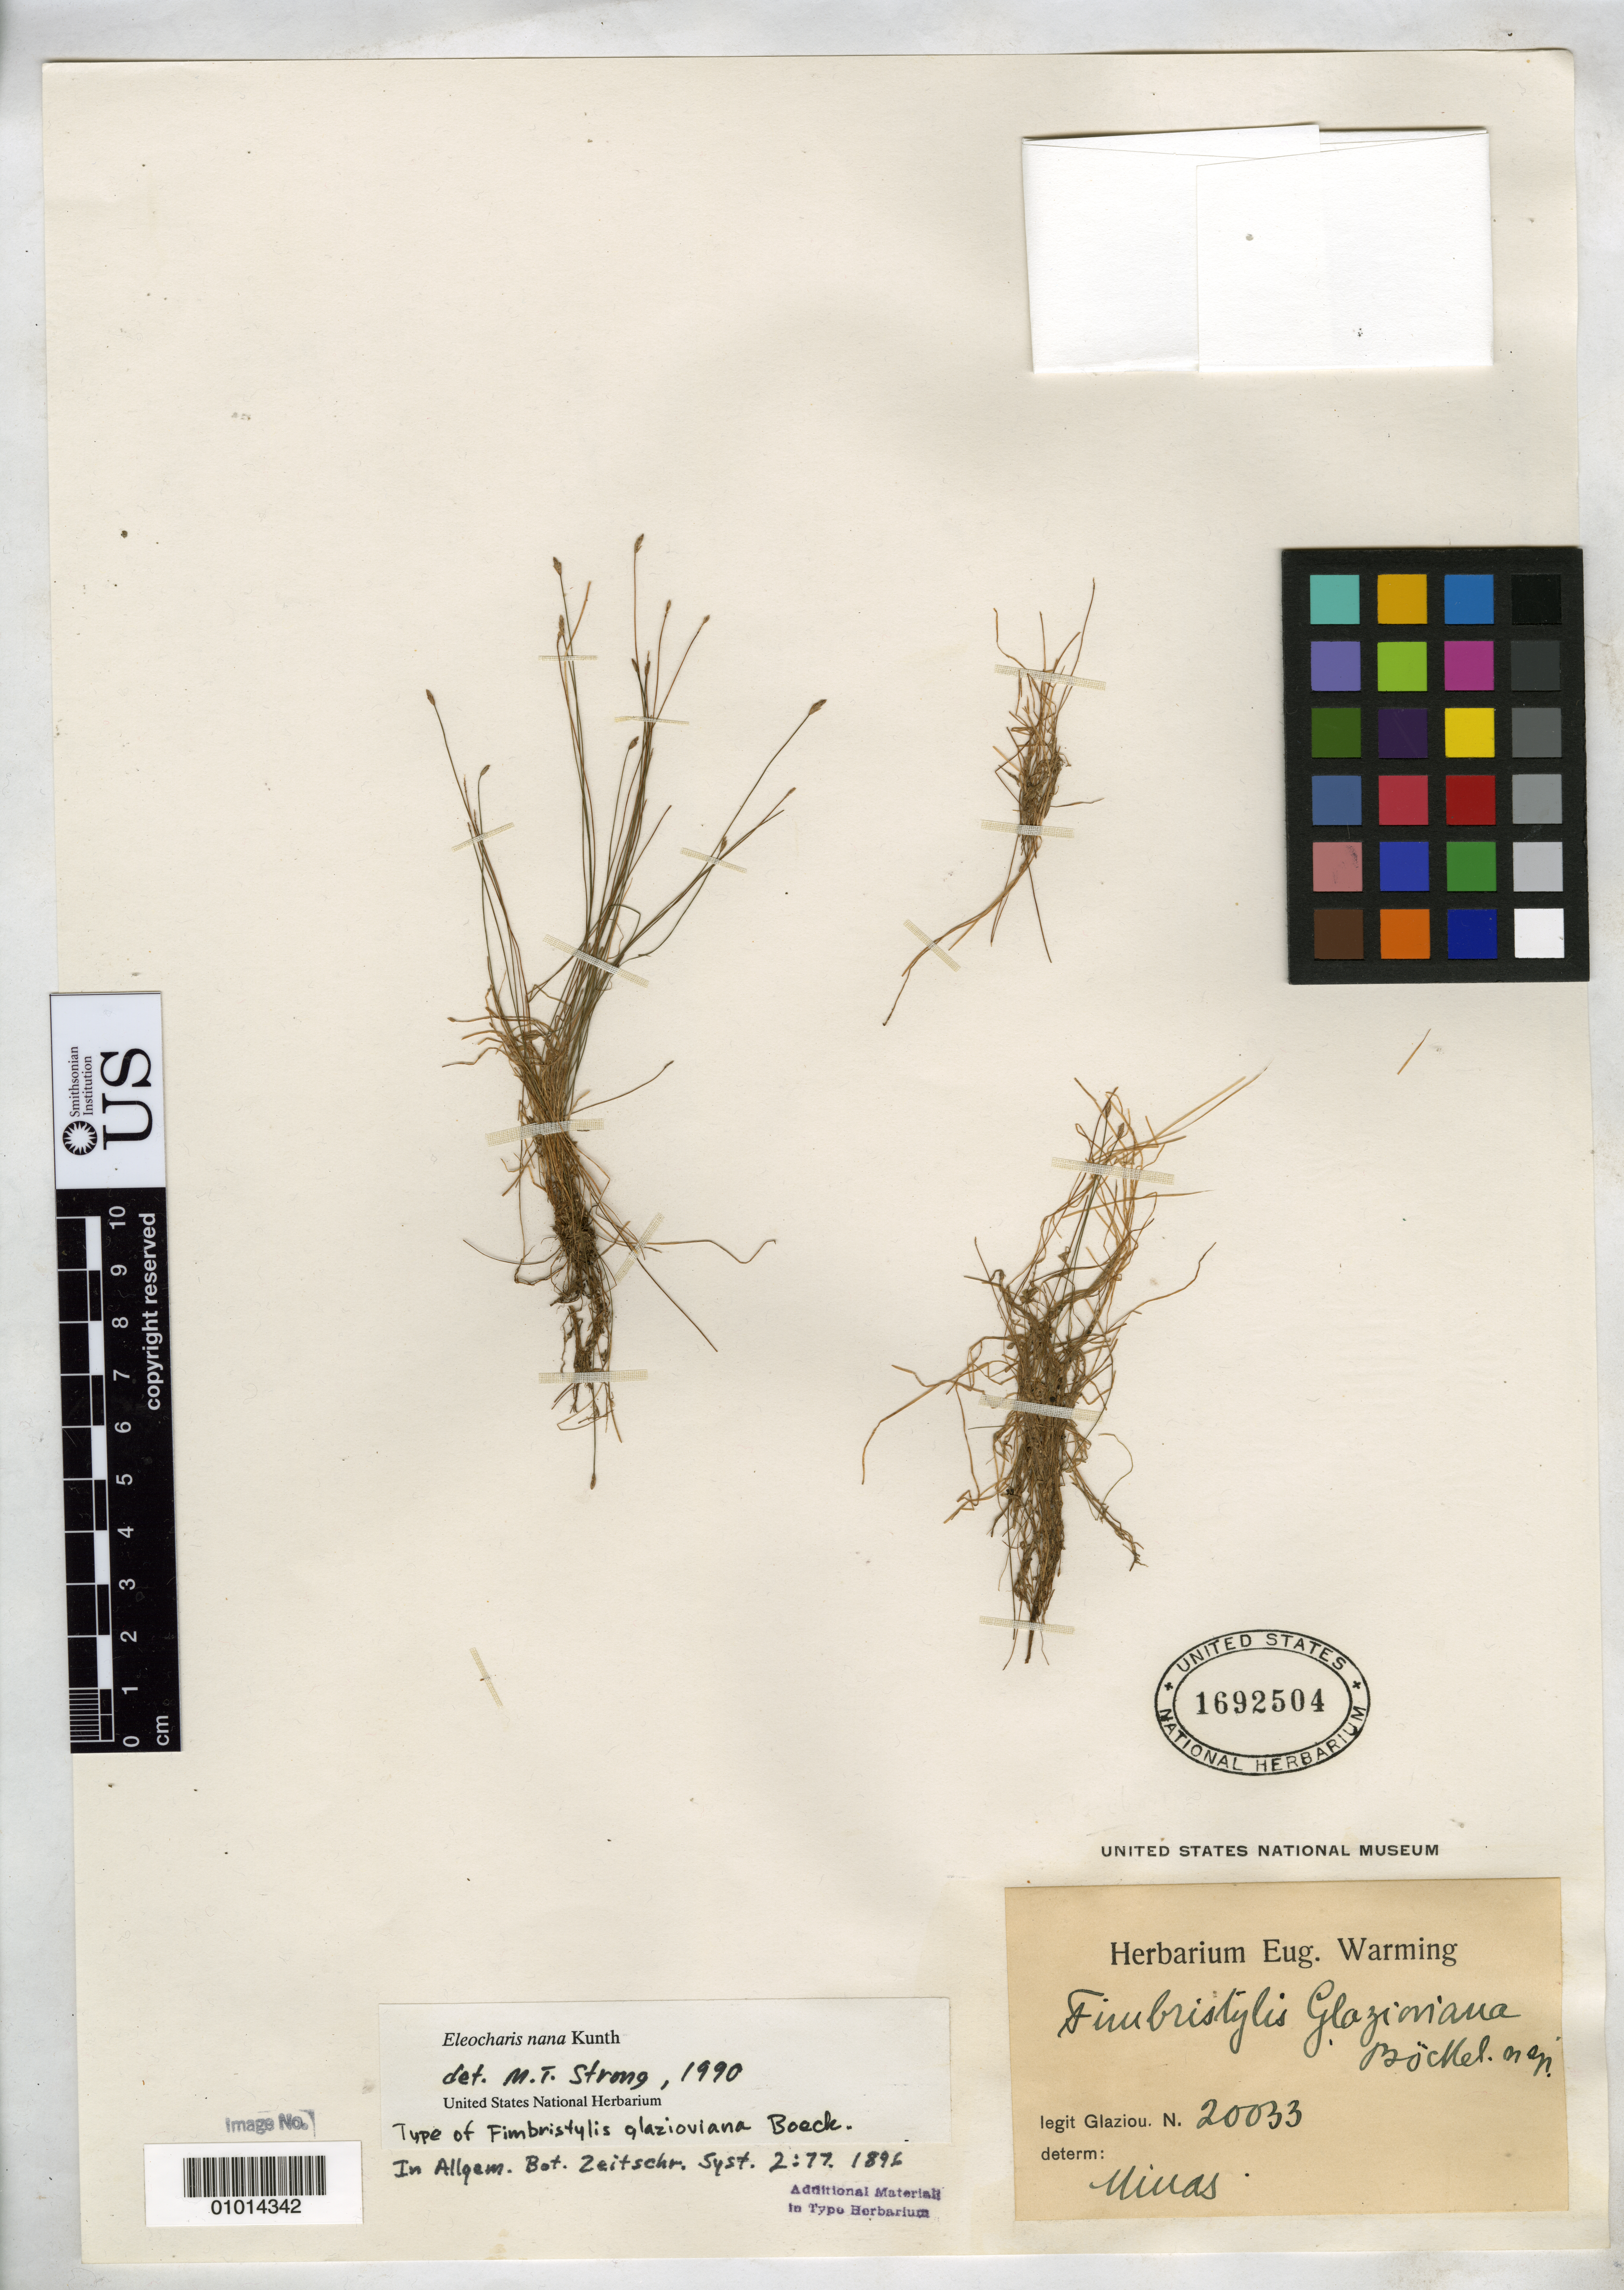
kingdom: Plantae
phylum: Tracheophyta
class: Liliopsida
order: Poales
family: Cyperaceae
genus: Fimbristylis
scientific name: Fimbristylis glazioviana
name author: Boeckeler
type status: Isotype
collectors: A. F. M. Glaziou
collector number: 20033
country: Brazil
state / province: Minas Gerais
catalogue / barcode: US 1692504